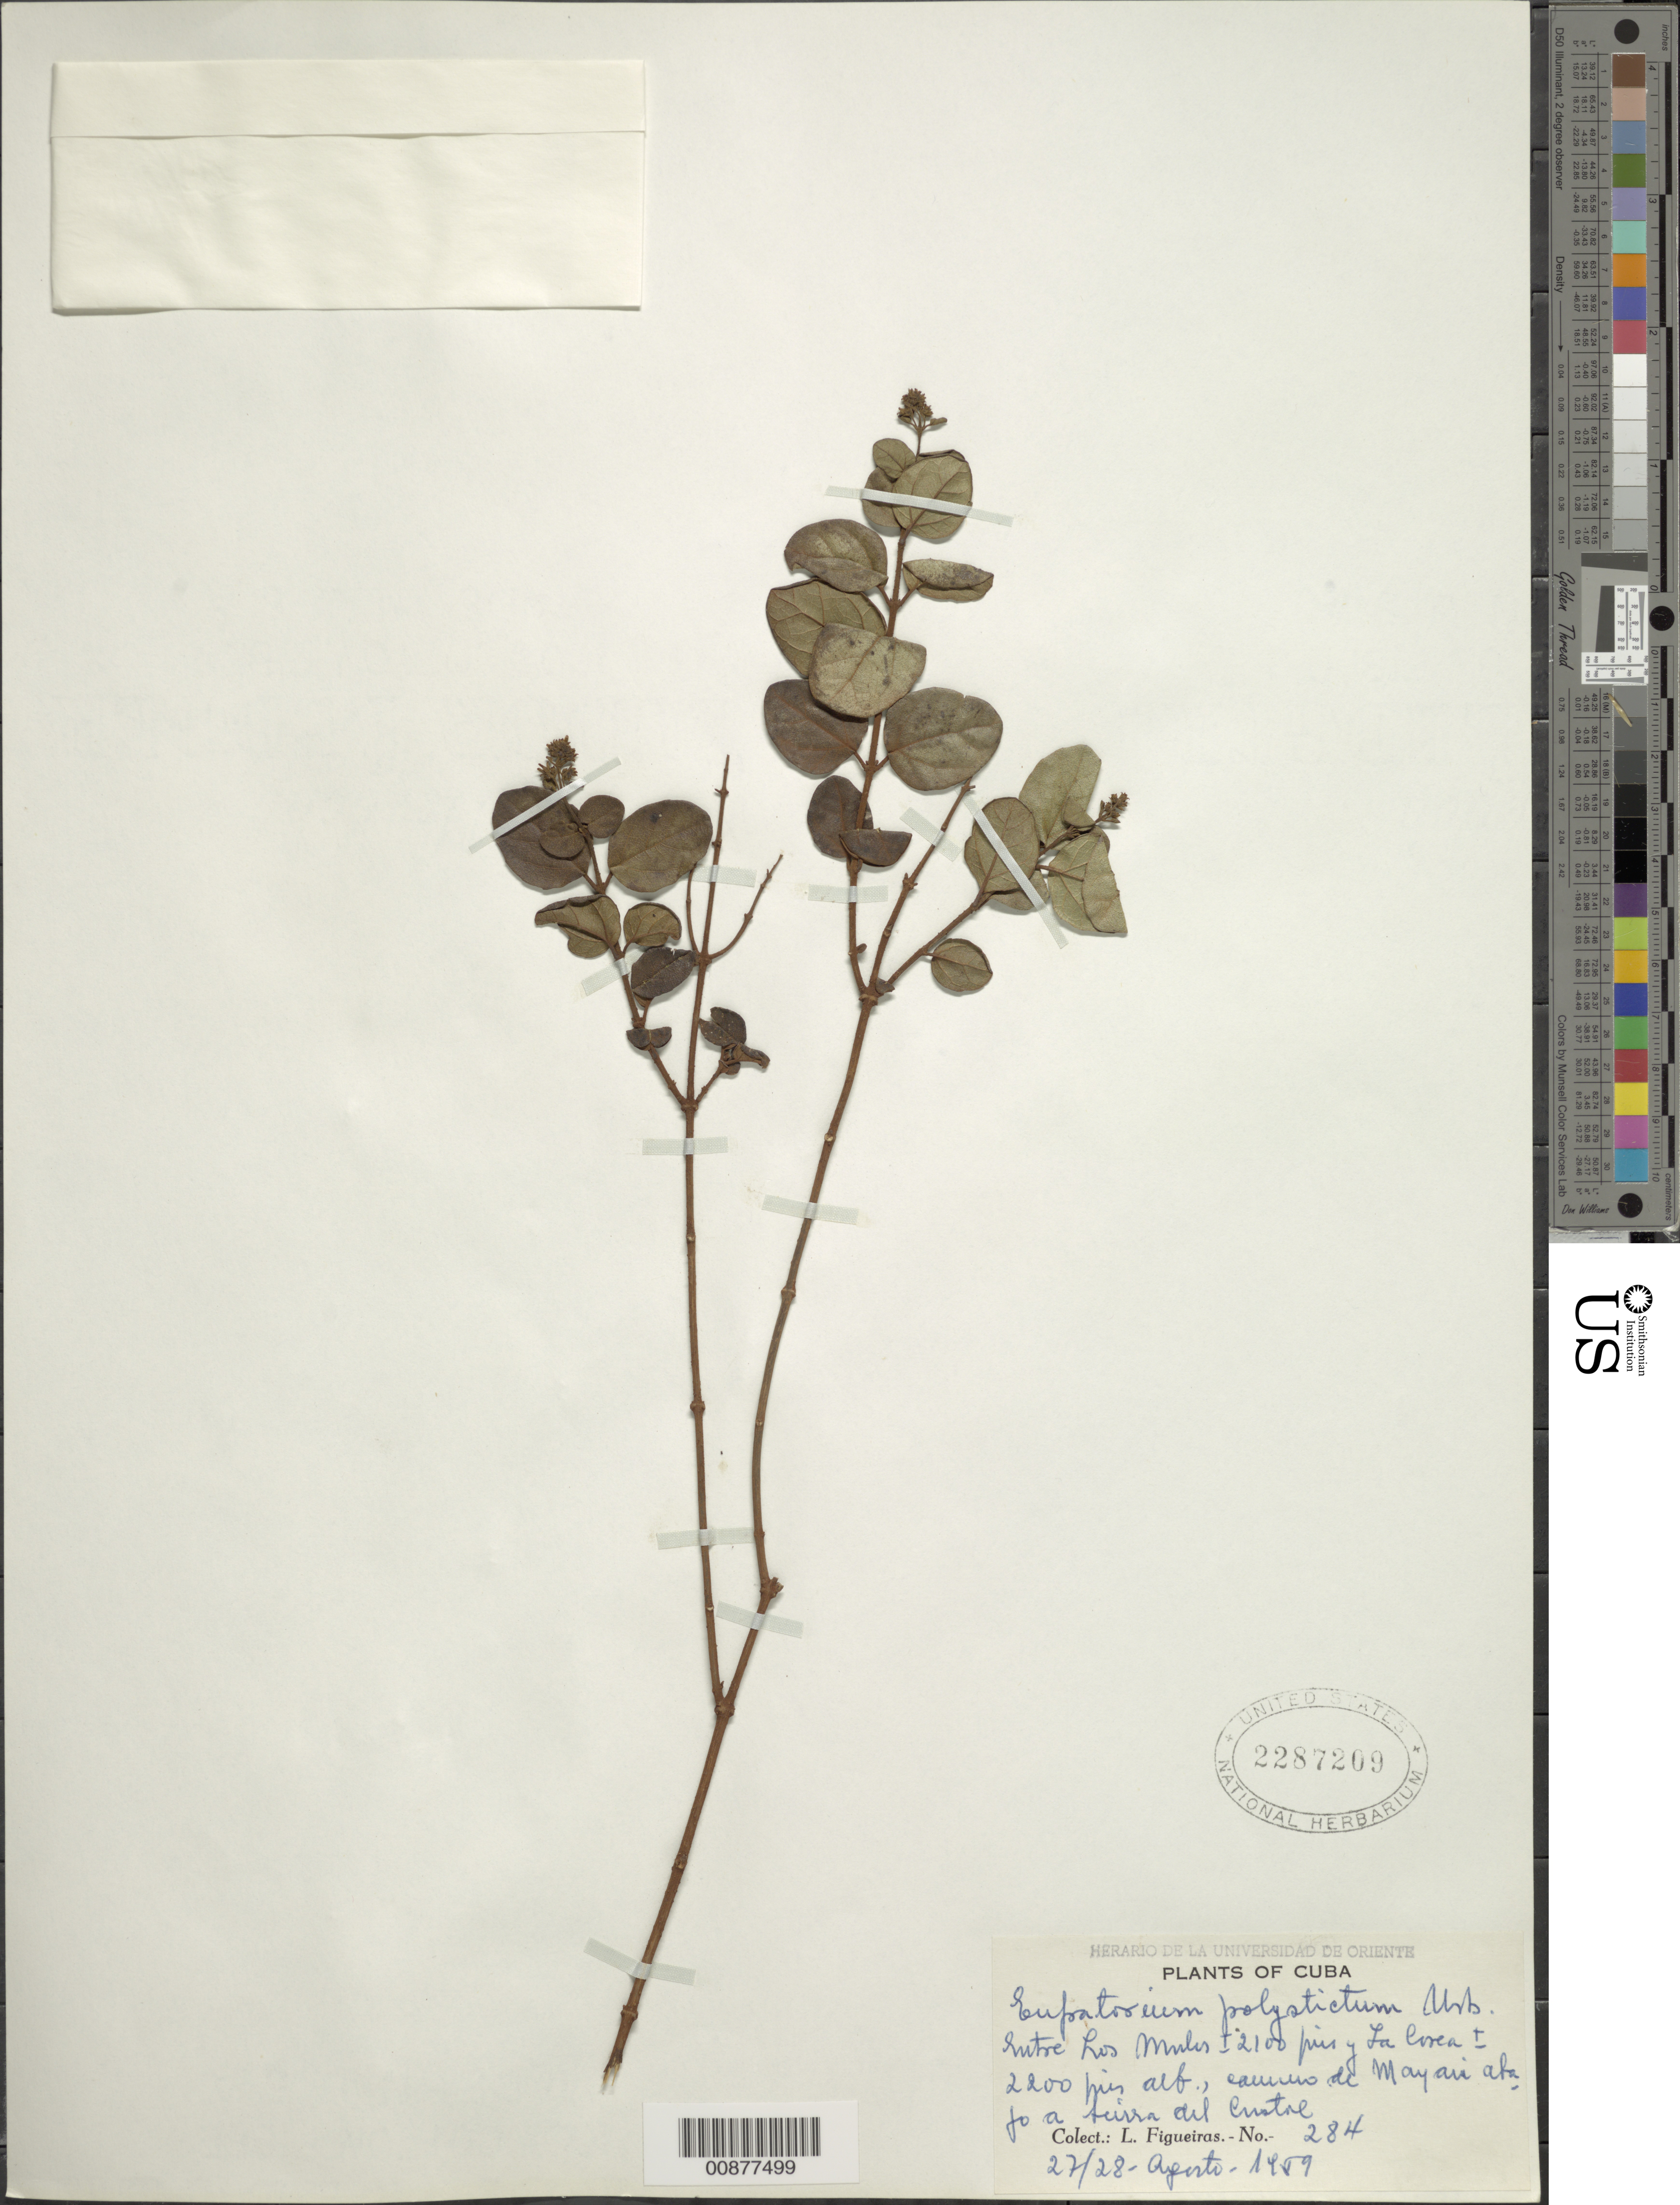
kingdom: Plantae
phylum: Tracheophyta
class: Magnoliopsida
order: Asterales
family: Asteraceae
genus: Koanophyllon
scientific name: Koanophyllon polystictum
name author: (Urb.) R.M. King & H. Rob.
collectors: M. López Figueiras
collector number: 284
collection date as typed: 27 Apr 1959 to 28 Apr 1959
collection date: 1959-04-27/1959-04-28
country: Cuba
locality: Entre Los Mules (sp?) +/- 2100 pies y La Covea (sp?) 2200 pies Alb.; Sierra del Custae (sp?)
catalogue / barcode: US 2287209